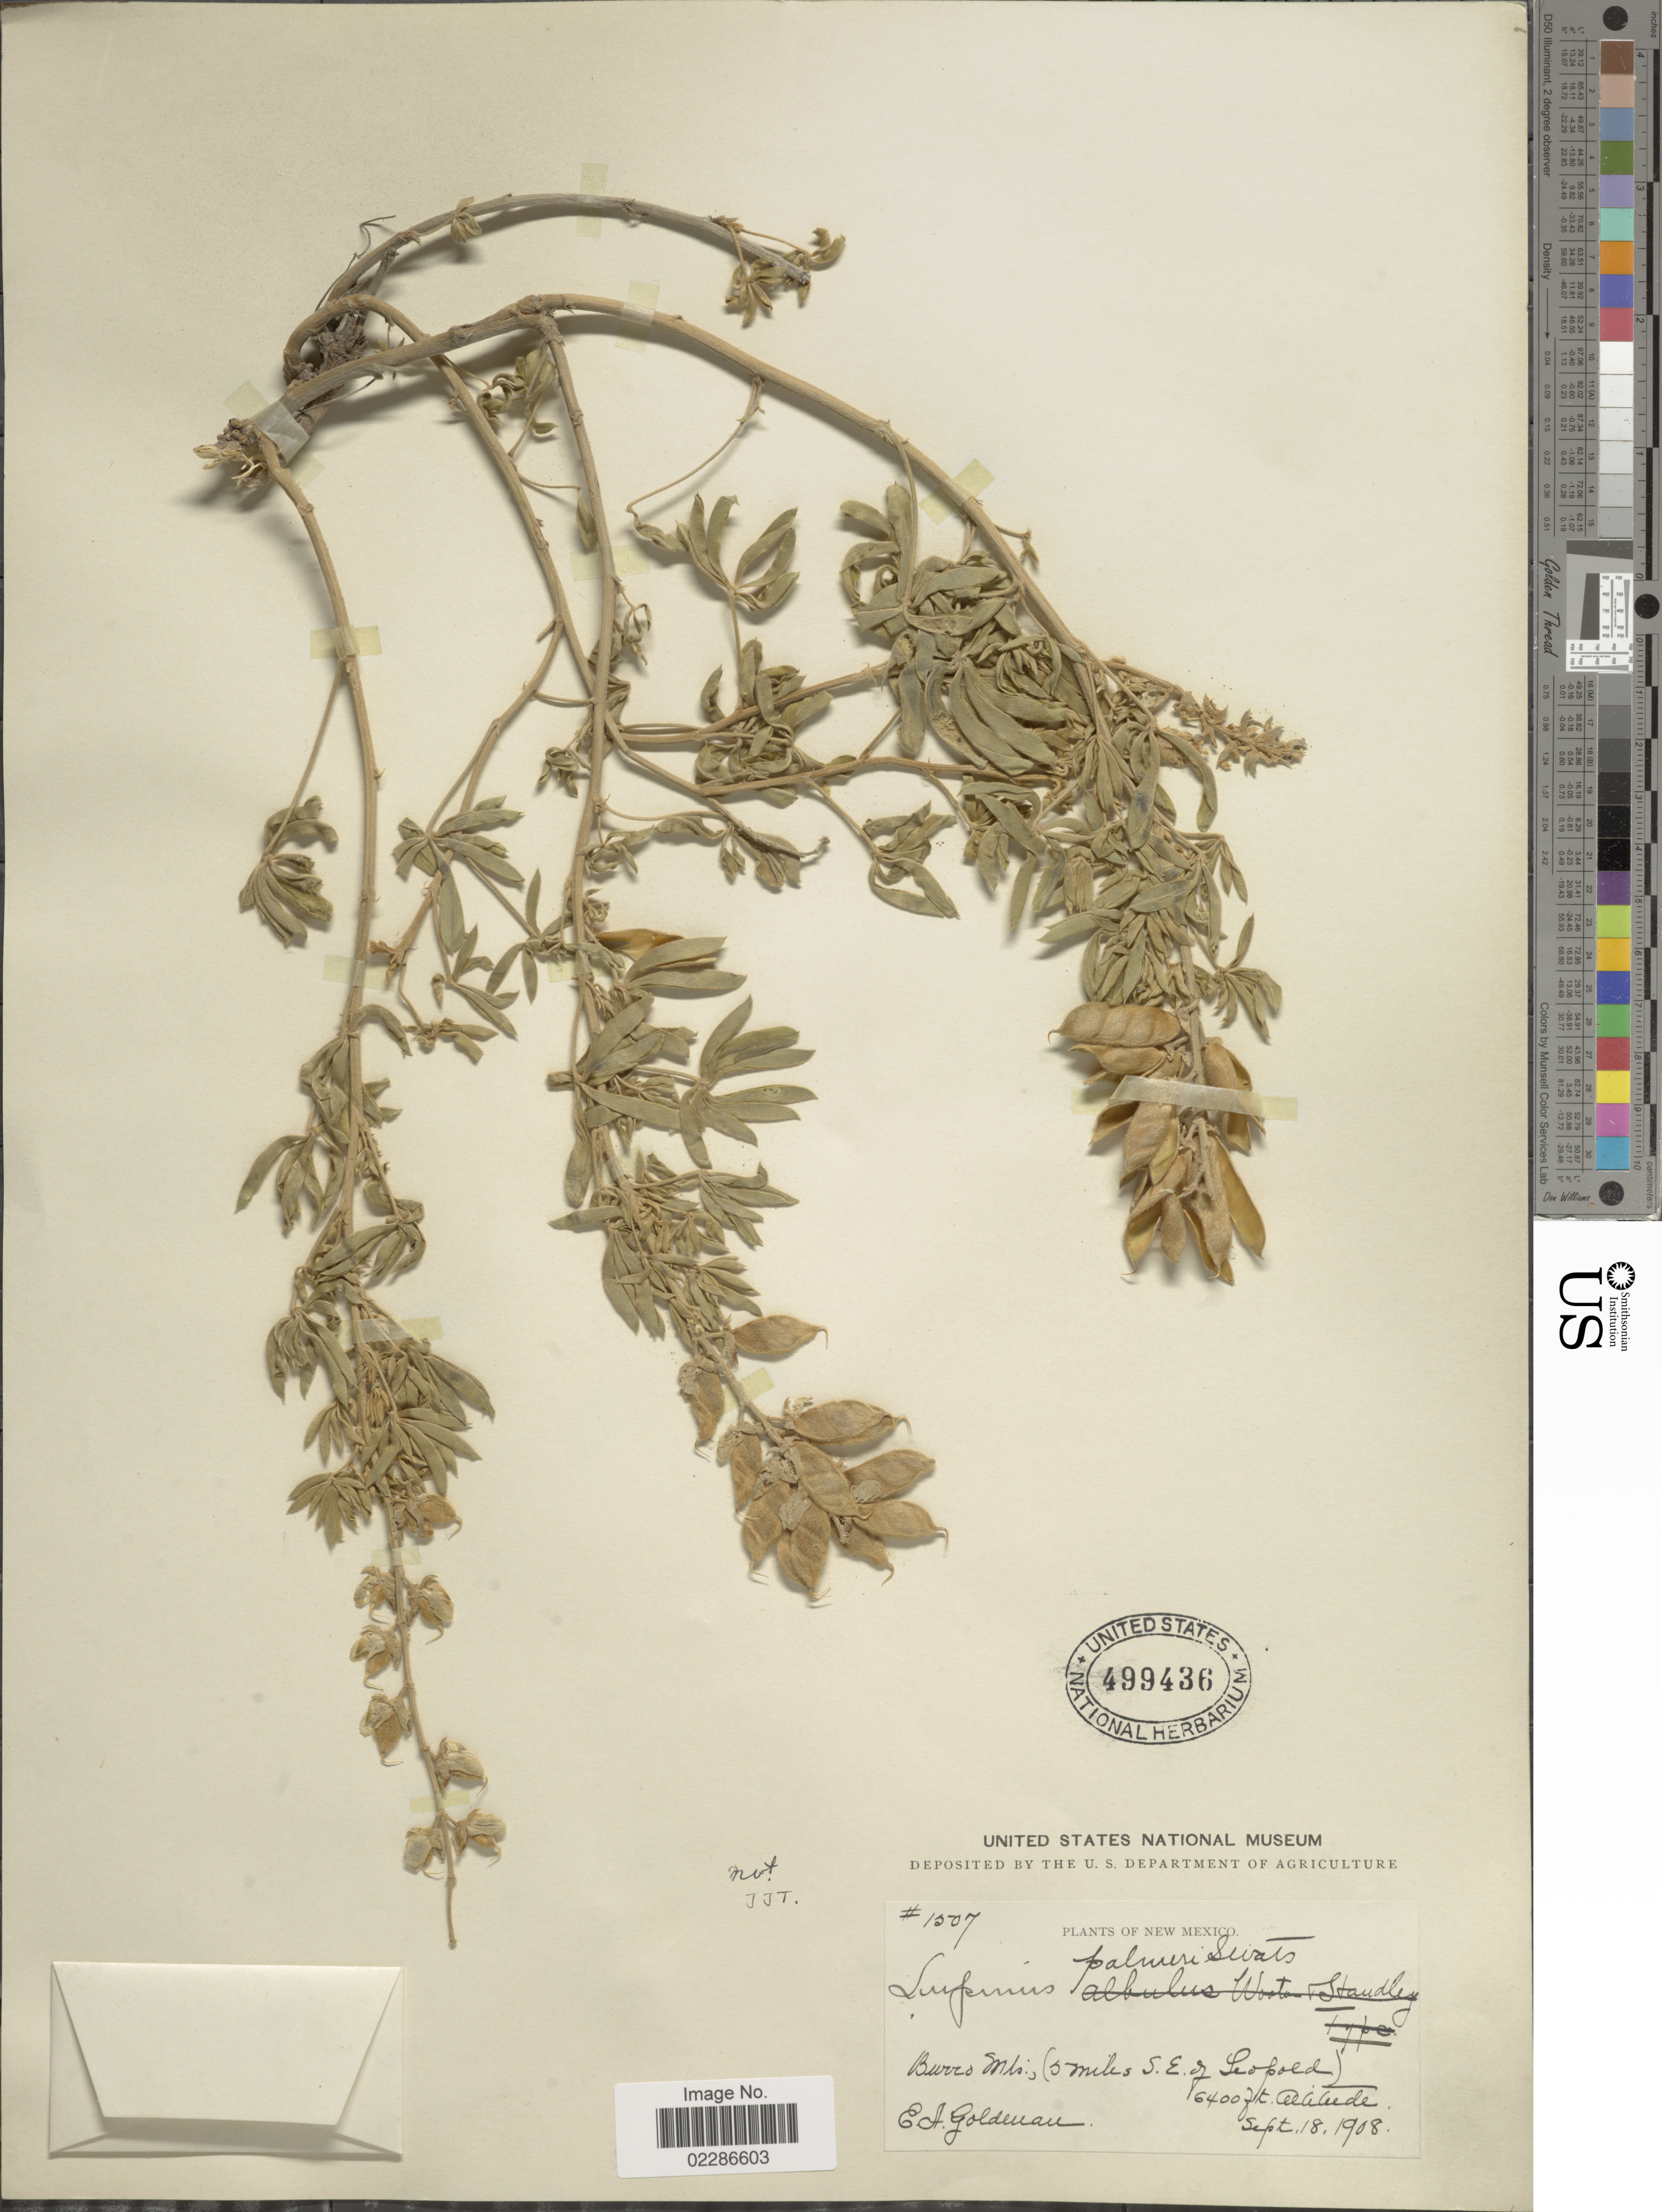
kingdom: Plantae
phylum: Tracheophyta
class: Magnoliopsida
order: Fabales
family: Fabaceae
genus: Lupinus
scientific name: Lupinus palmeri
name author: S. Watson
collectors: E. A. Goldman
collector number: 1507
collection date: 1908-09-18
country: United States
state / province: New Mexico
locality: Burro Mts; (5 miles S.E. of Leopold)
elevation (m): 1951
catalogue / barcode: US 499436